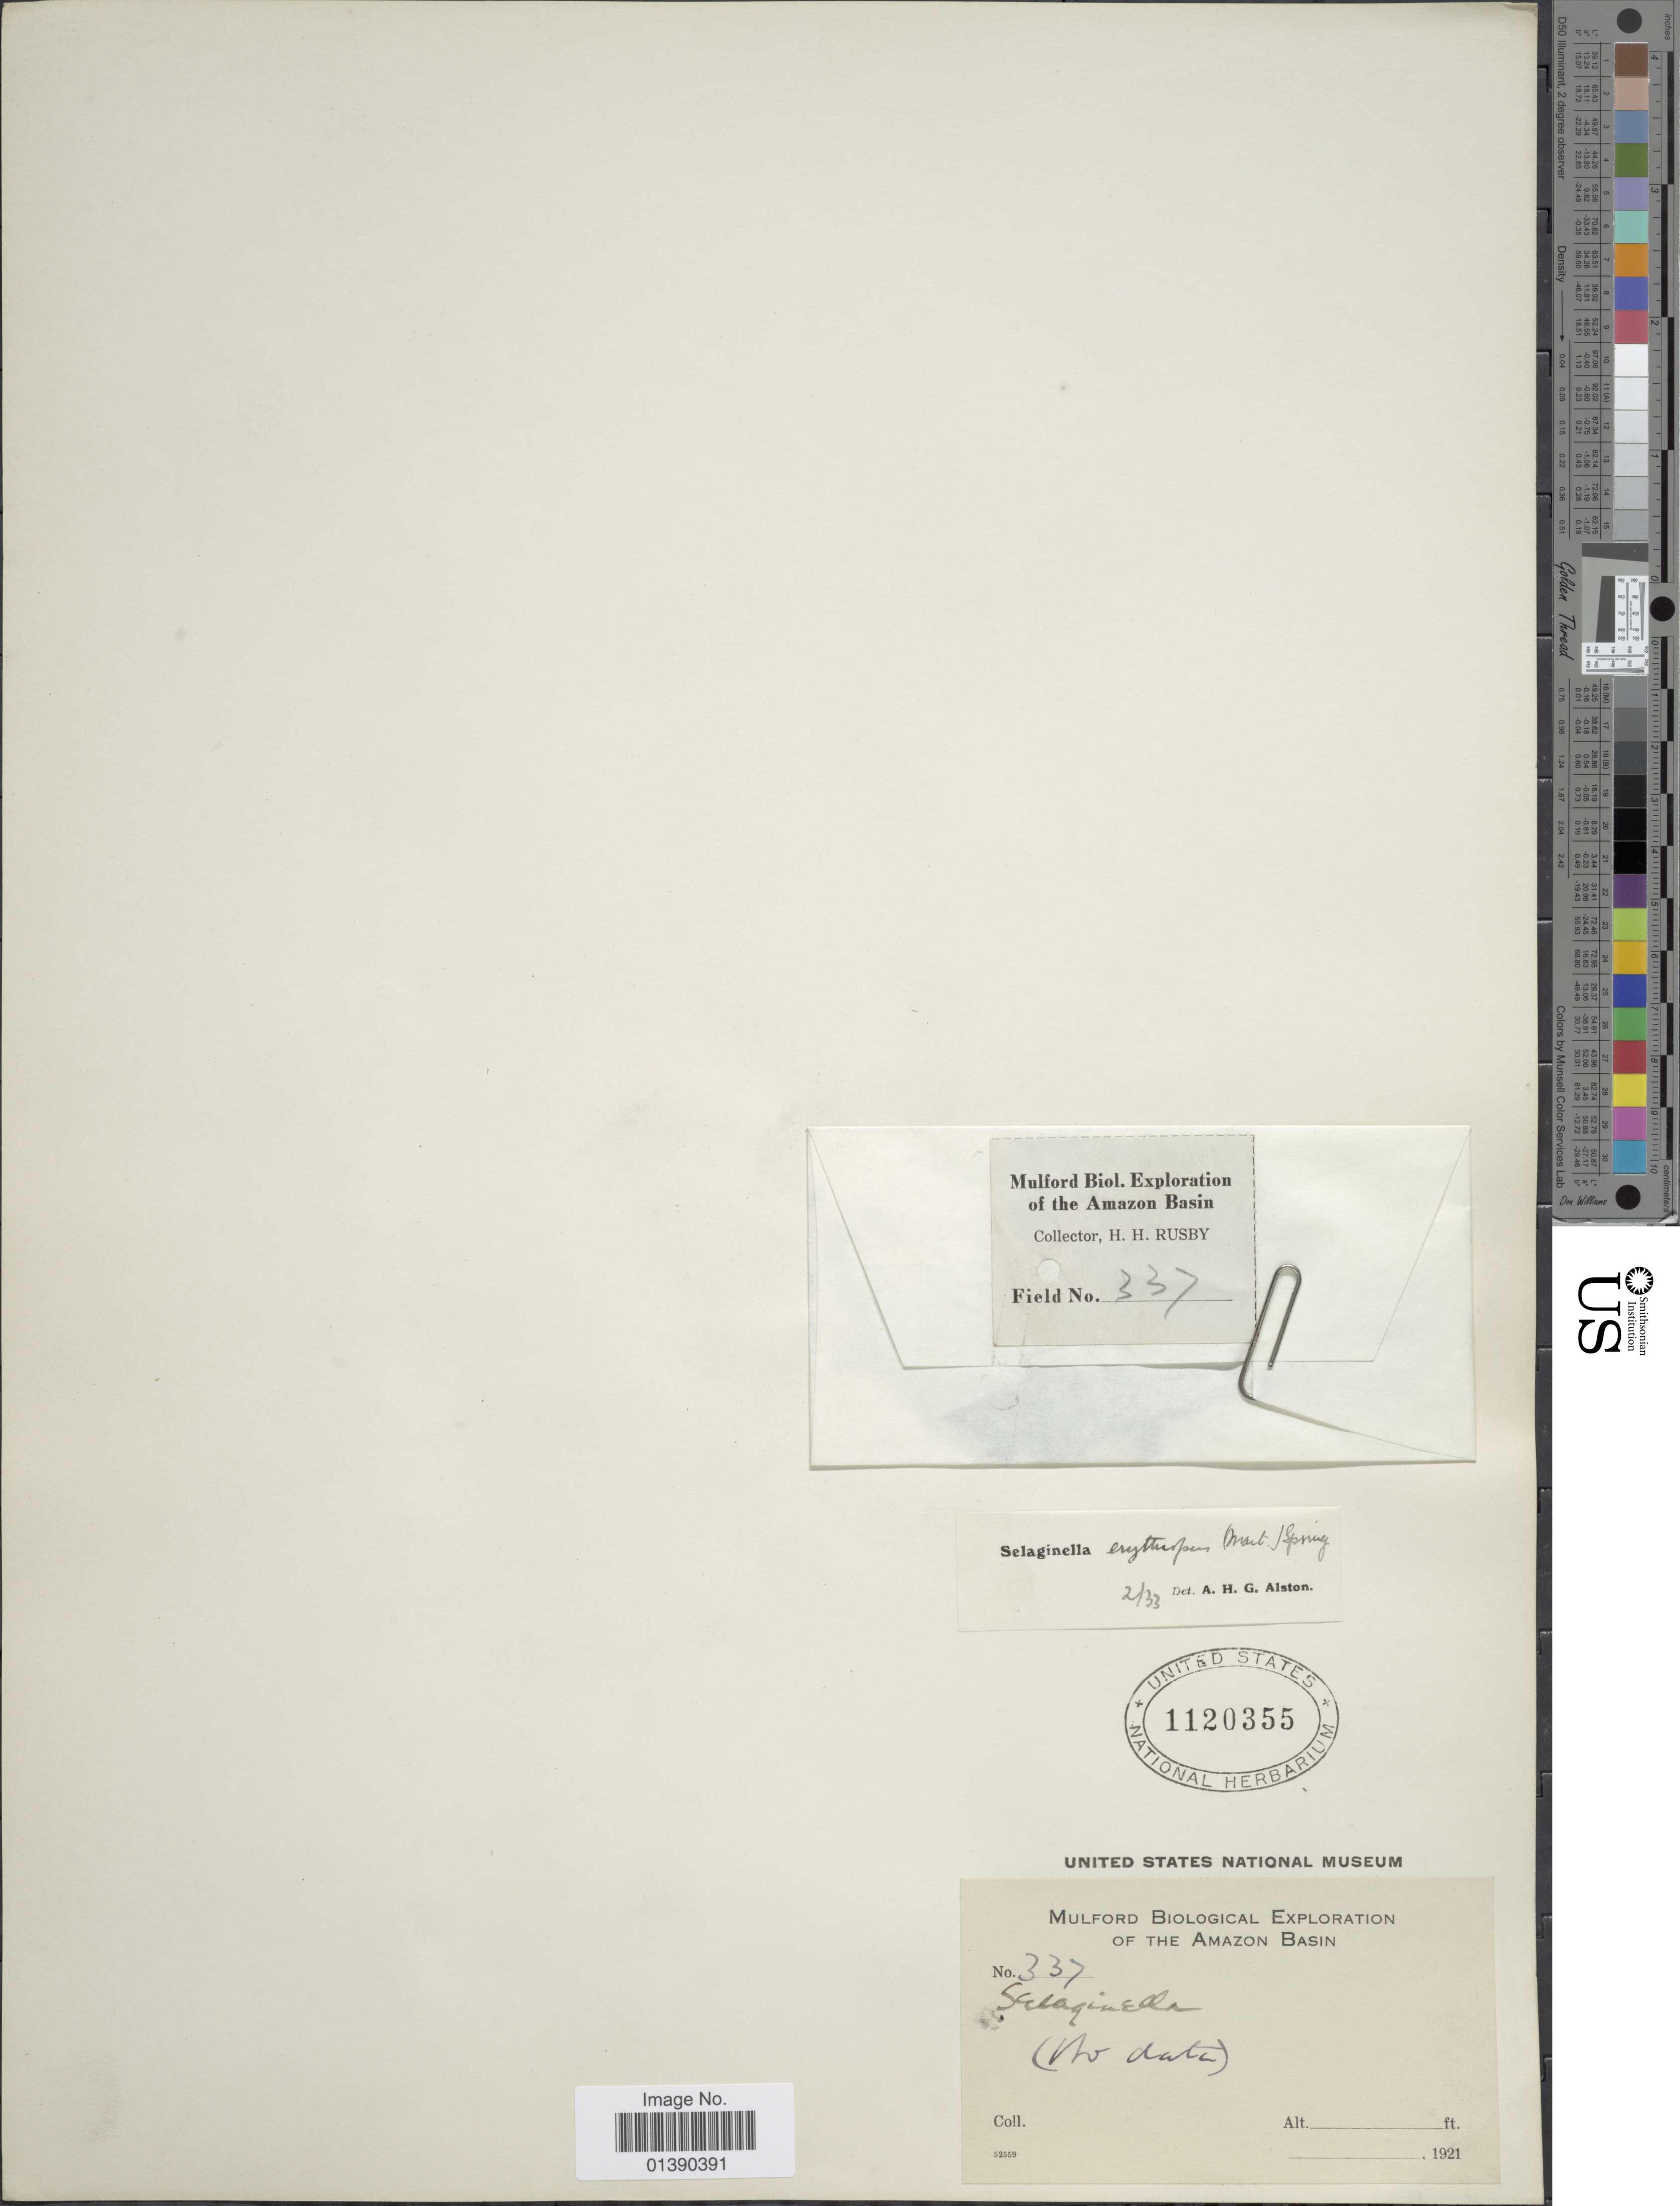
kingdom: Plantae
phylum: Tracheophyta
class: Lycopodiopsida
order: Selaginellales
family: Selaginellaceae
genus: Selaginella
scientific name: Selaginella erythropus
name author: (Mart.) Hieron.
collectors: Mulford Biological Exploration of the Amazon Basin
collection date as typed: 1921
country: Bolivia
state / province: La Paz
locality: Amazon Basin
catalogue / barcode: US 1120355